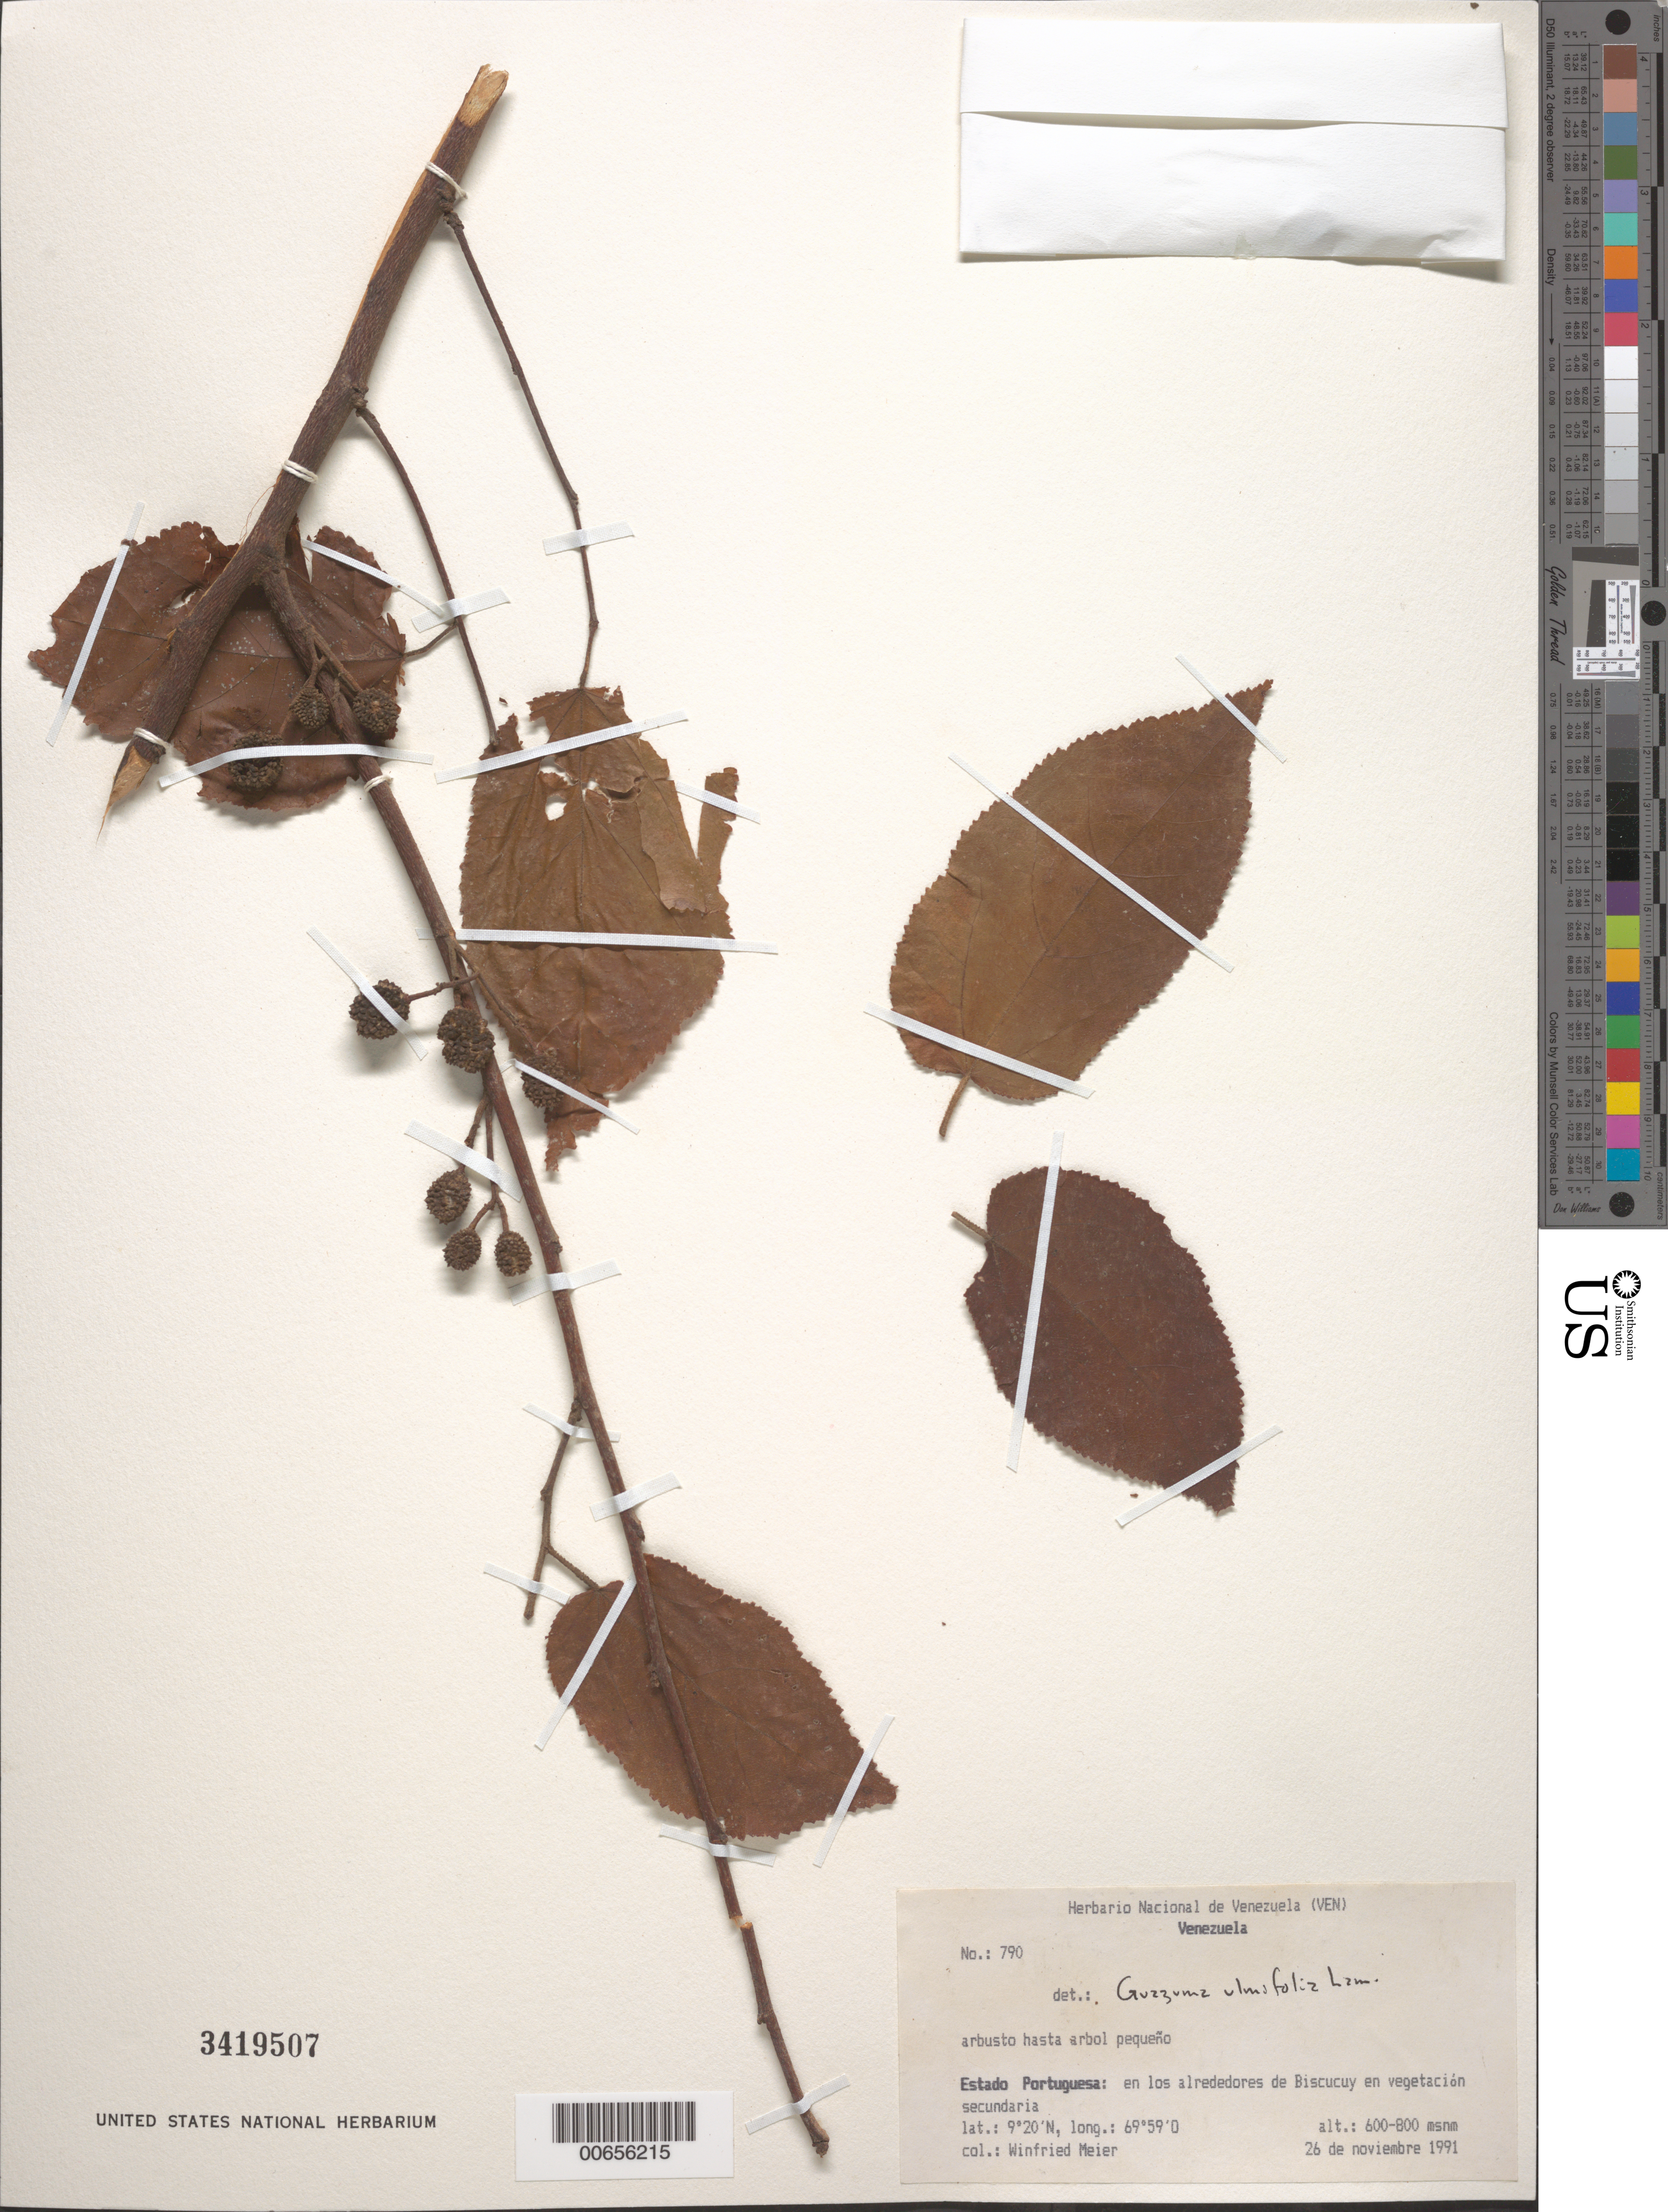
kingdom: Plantae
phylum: Tracheophyta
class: Magnoliopsida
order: Malvales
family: Malvaceae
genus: Guazuma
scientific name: Guazuma ulmifolia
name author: Lam.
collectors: W. Meier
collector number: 790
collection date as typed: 26 Nov 1991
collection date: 1991-11-26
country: Venezuela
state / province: Portuguesa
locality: En los alrededores de Biscucuy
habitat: En vegetación secundaria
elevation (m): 600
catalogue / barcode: US 3419507